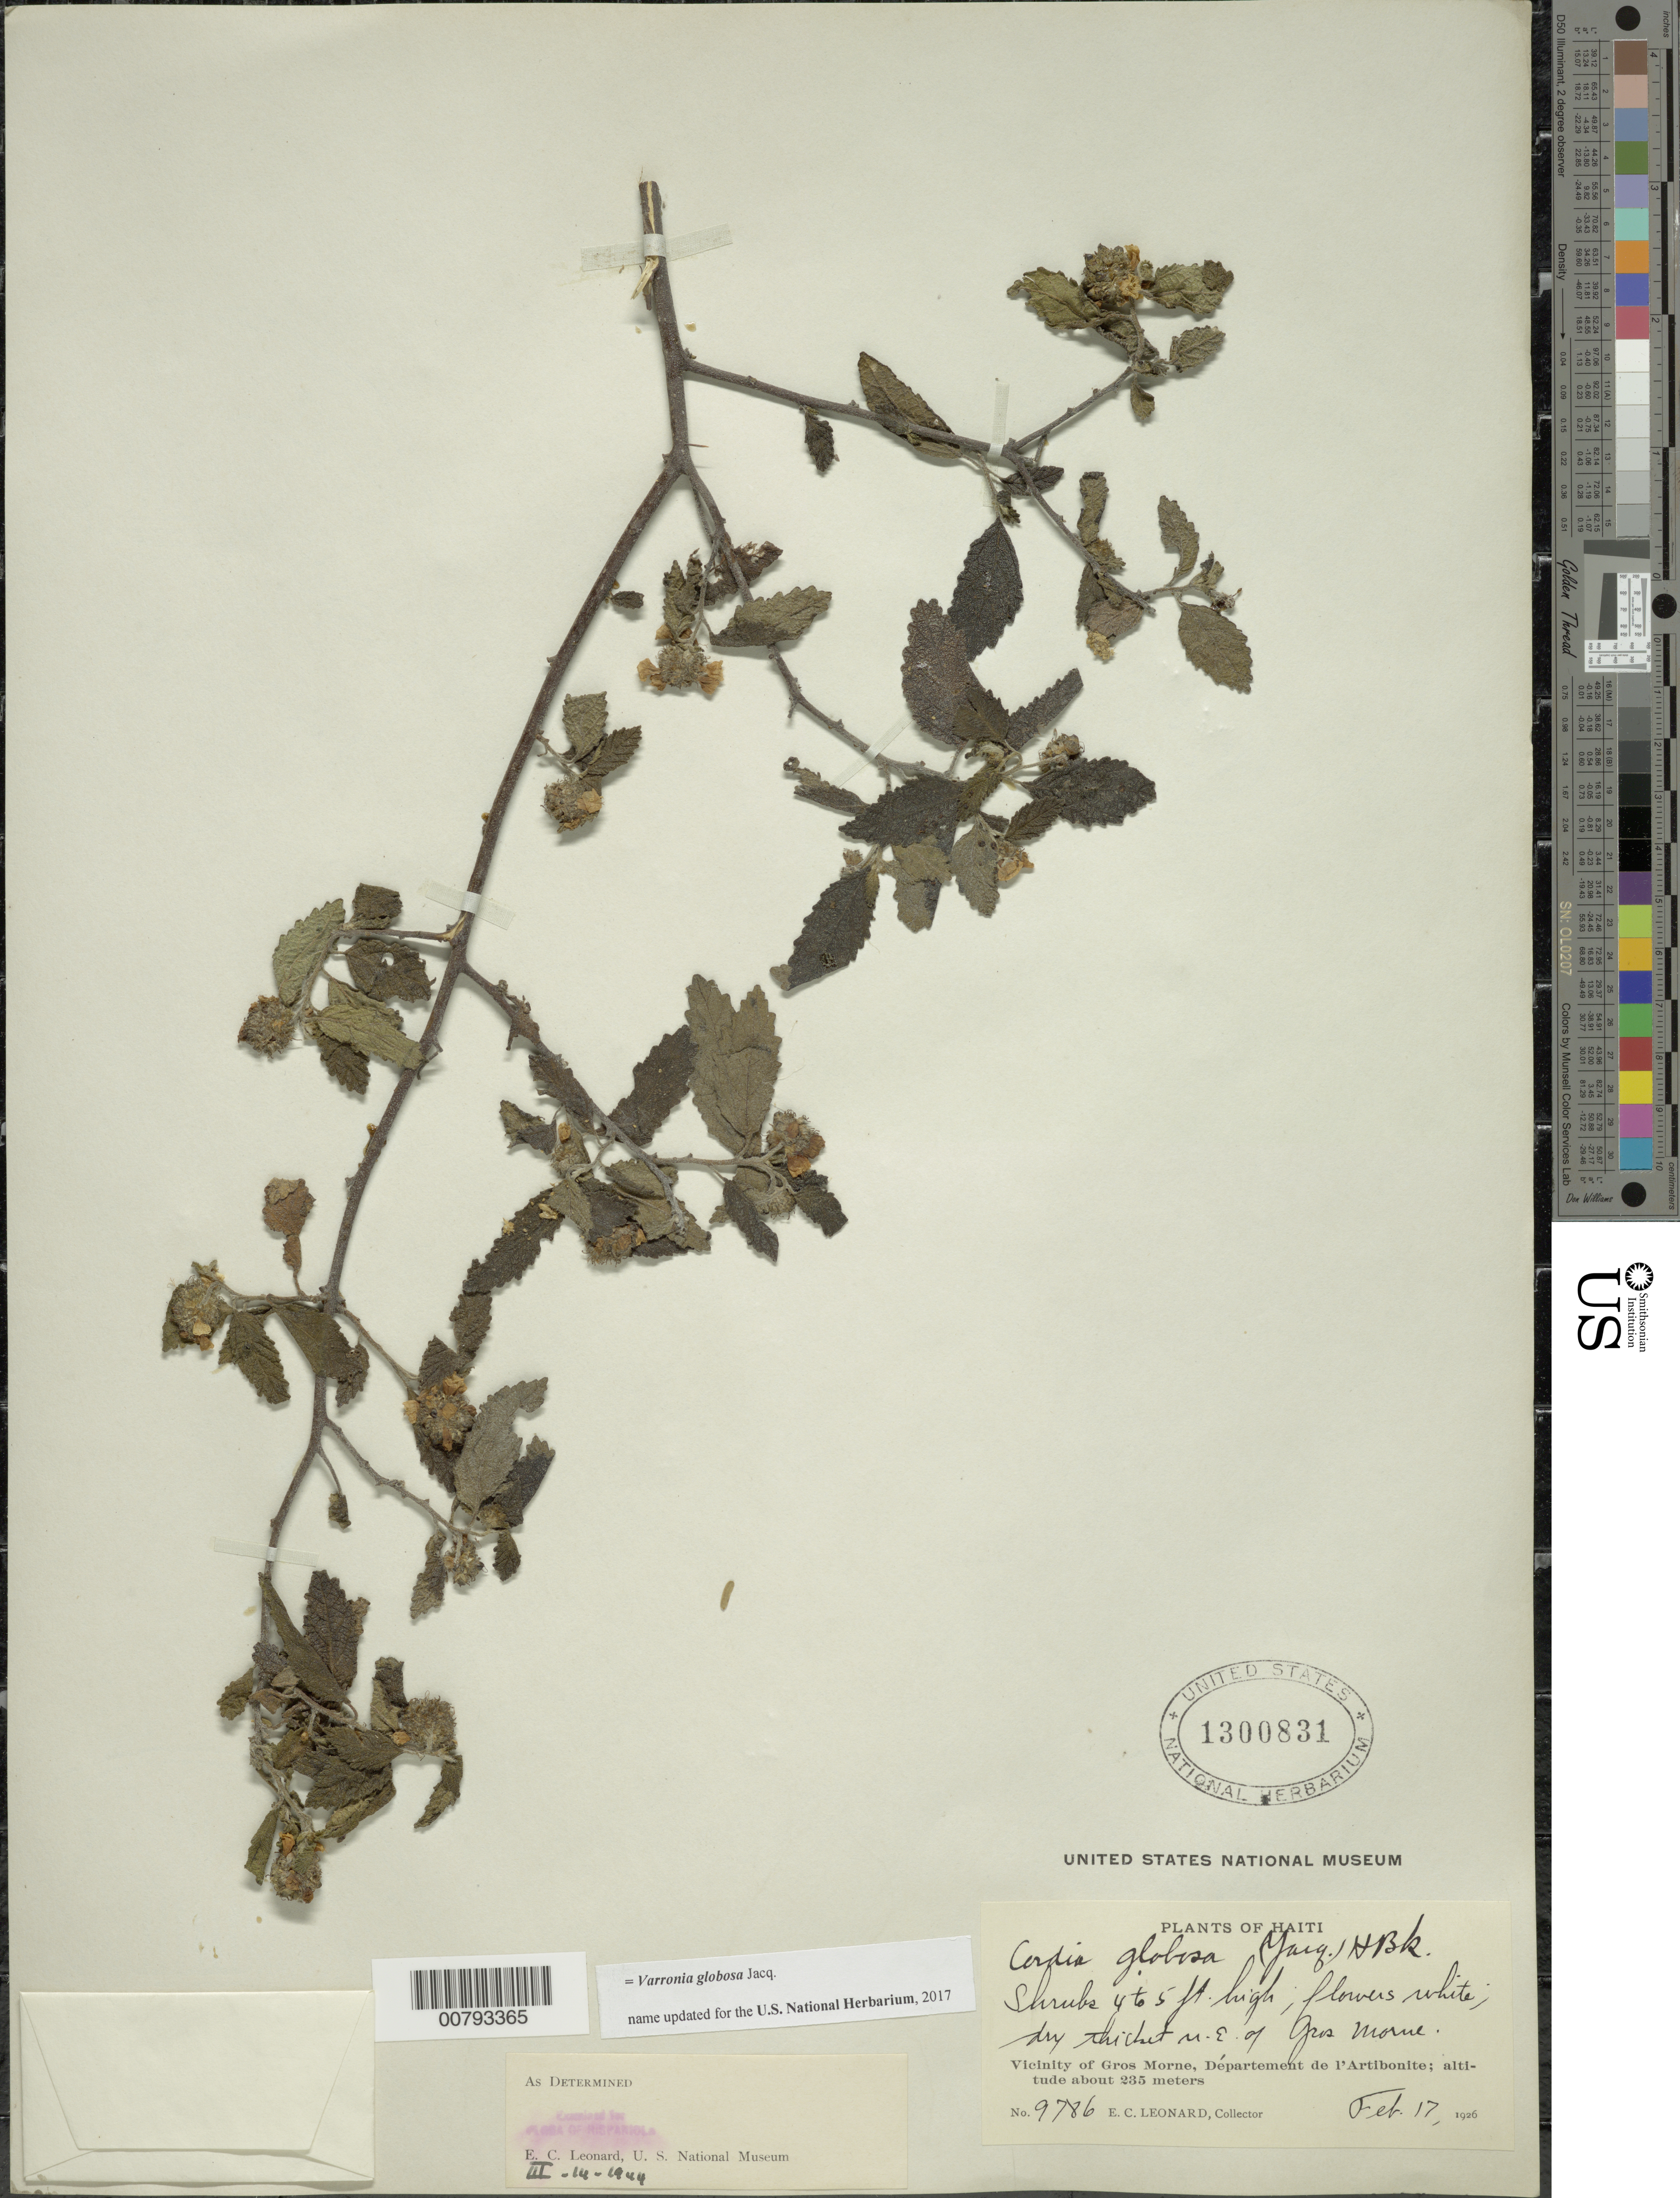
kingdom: Plantae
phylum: Tracheophyta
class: Magnoliopsida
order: Boraginales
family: Cordiaceae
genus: Varronia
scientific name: Varronia globosa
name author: Jacq.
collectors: E. C. Leonard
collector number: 9786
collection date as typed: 17 Feb 1926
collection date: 1926-02-17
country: Haiti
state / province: Artibonite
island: Hispaniola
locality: Vicinity of Gros Morne, N.E. of Gros Morne.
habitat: Dry thicket.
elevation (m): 235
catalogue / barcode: US 1300831